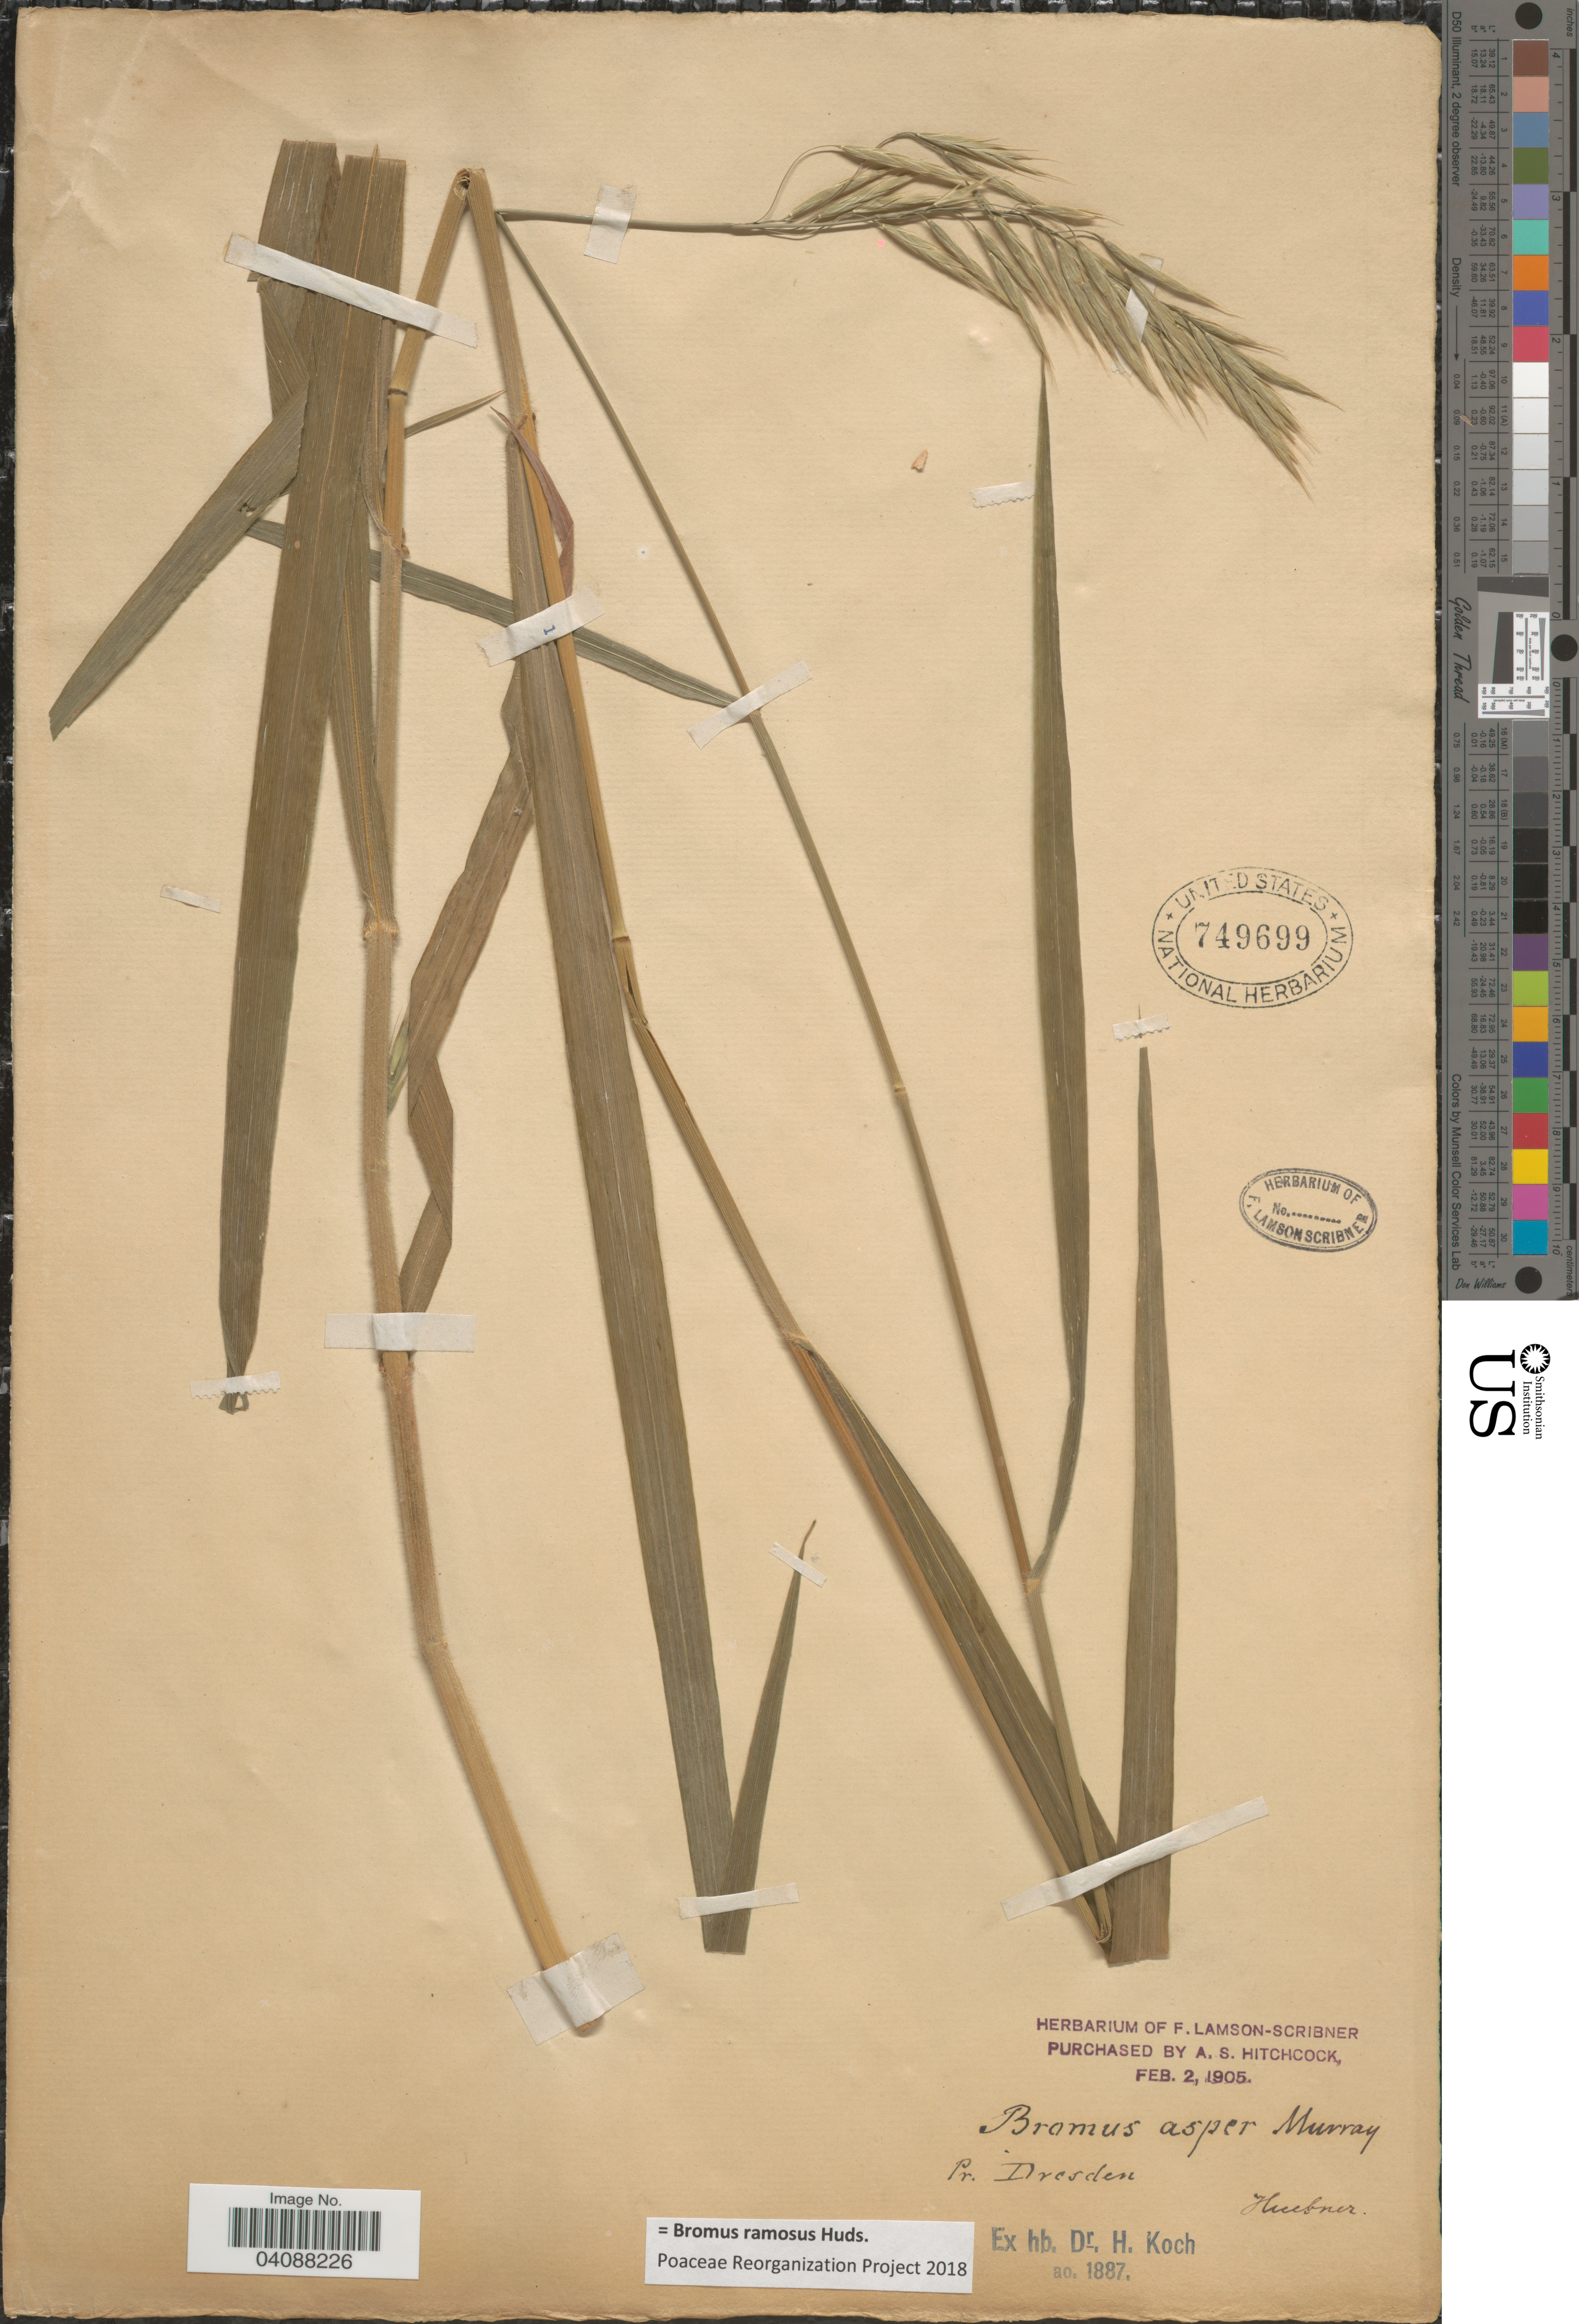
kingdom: Plantae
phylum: Tracheophyta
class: Liliopsida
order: Poales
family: Poaceae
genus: Bromus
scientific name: Bromus ramosus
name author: Huds.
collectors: Huebner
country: Germany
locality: Pr. Dresden.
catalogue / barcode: US 749699